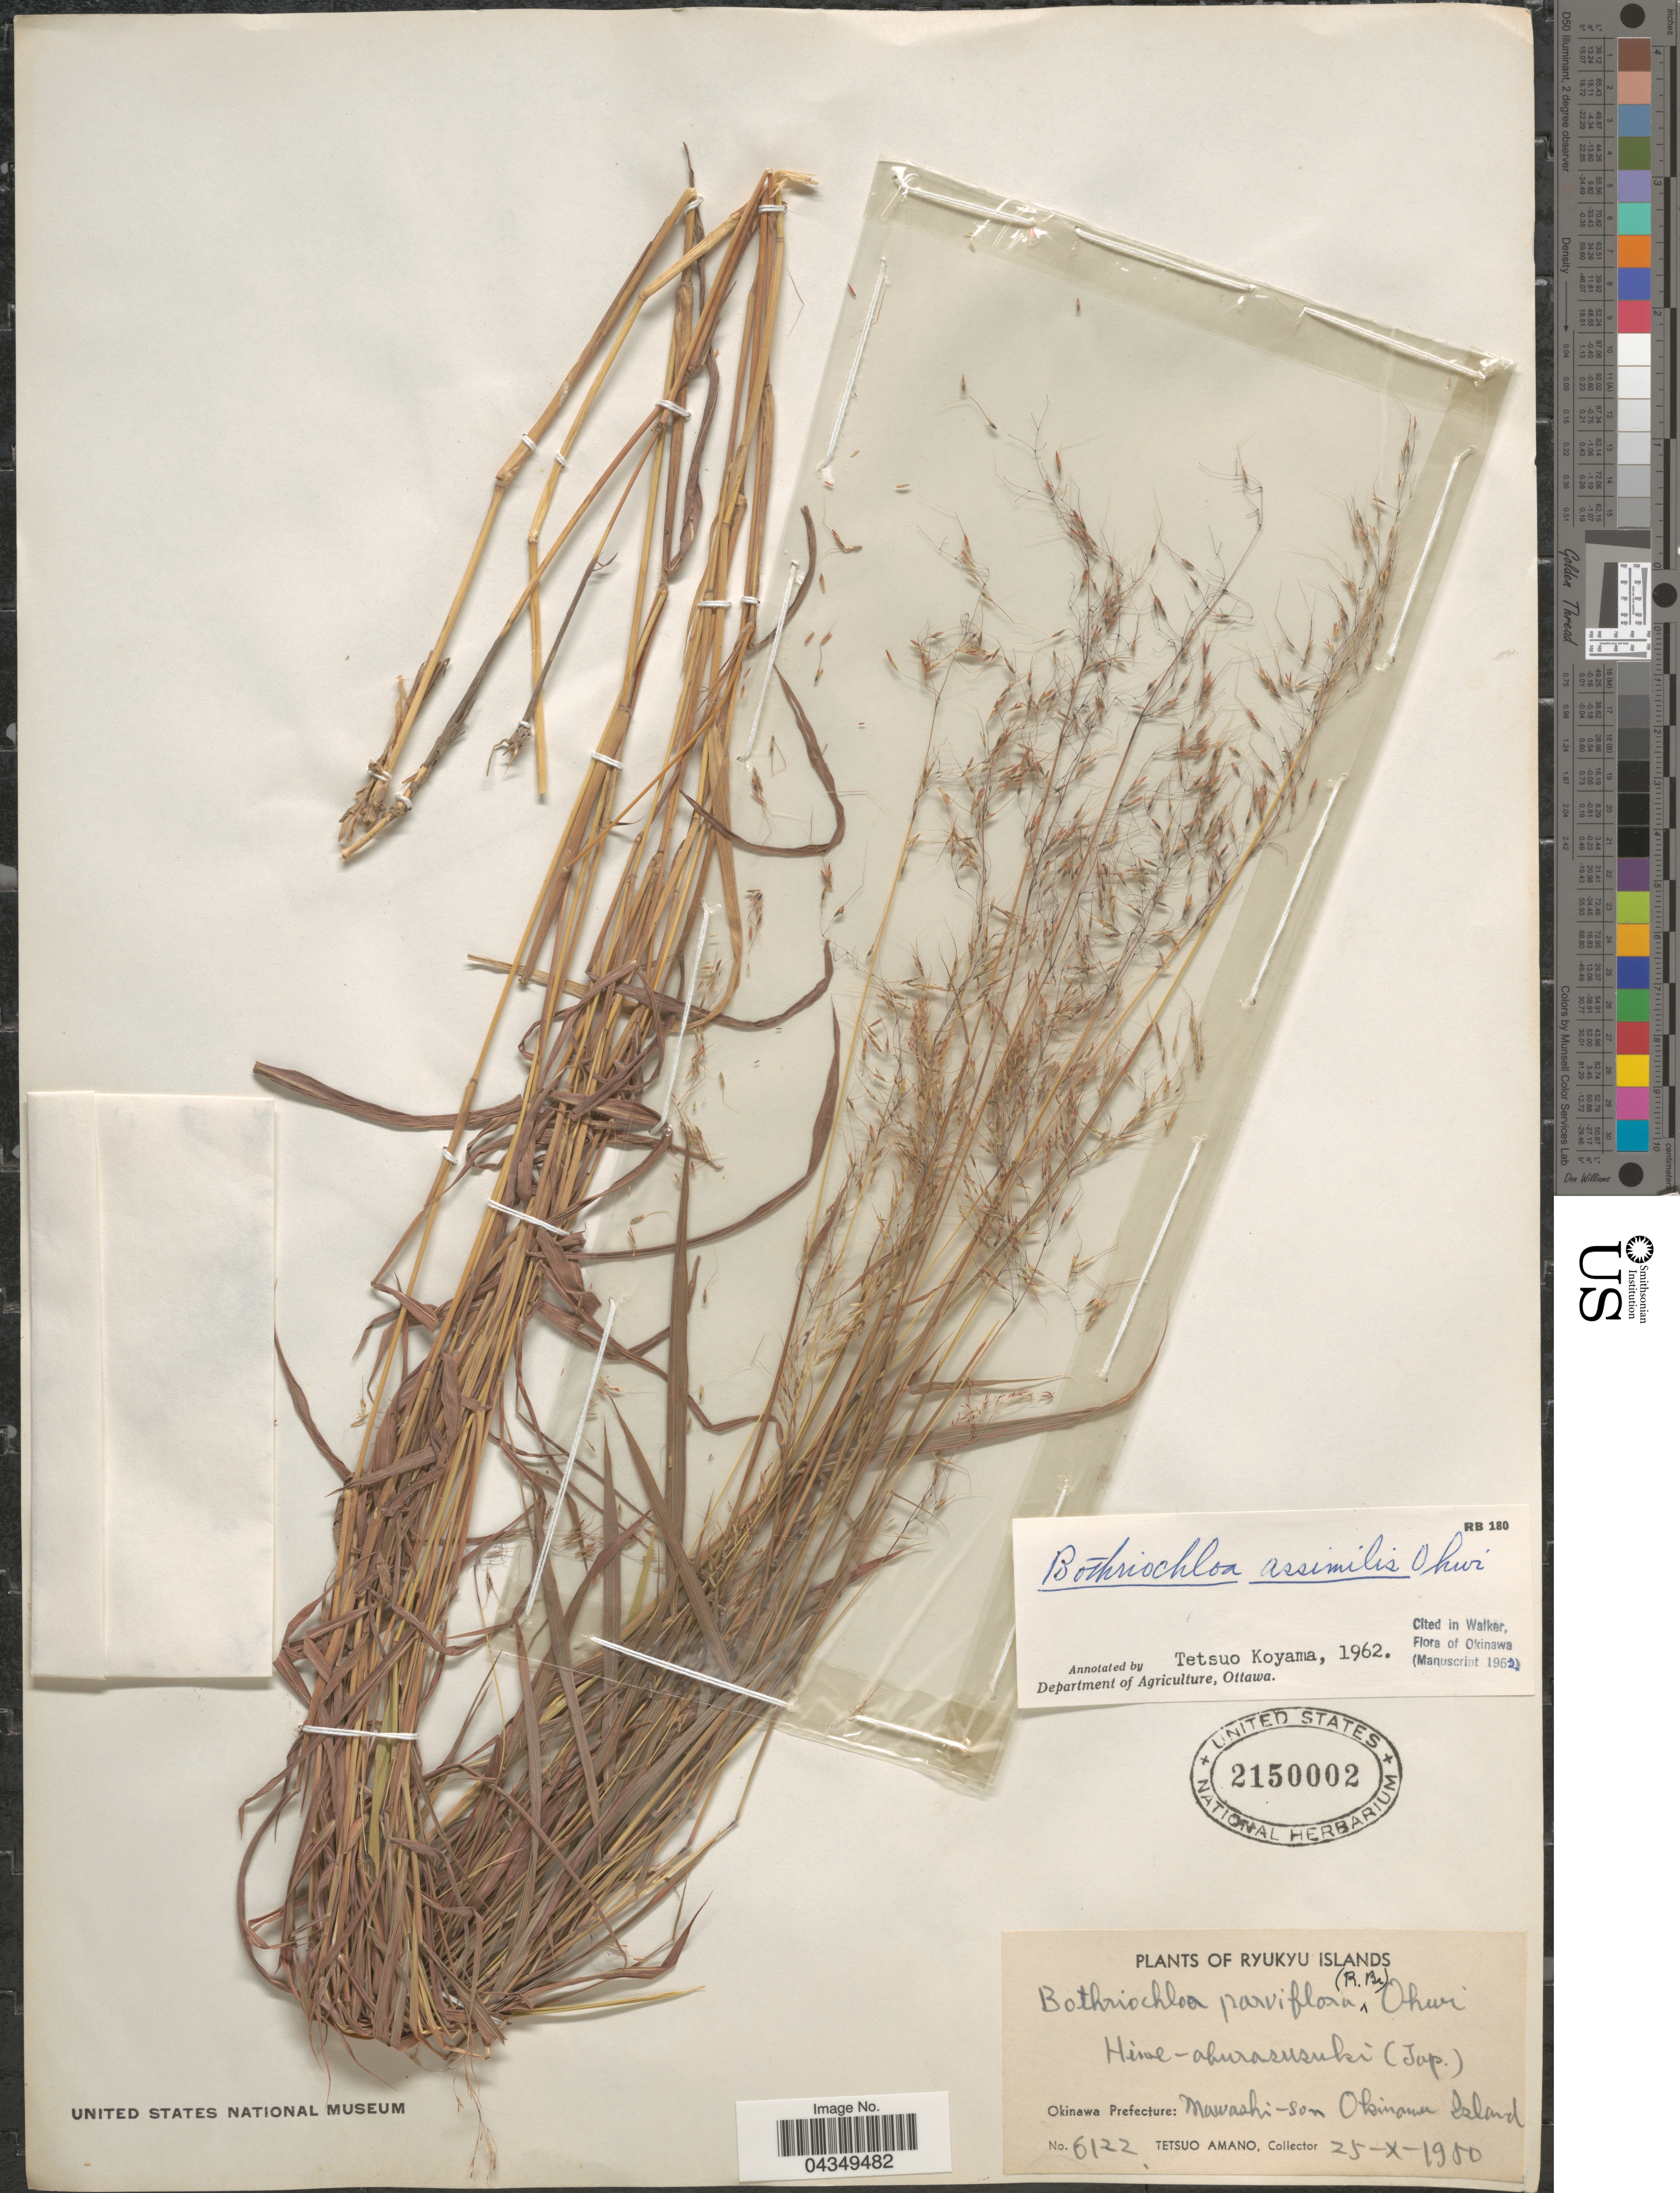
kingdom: Plantae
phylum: Tracheophyta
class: Liliopsida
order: Poales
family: Poaceae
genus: Capillipedium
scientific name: Capillipedium parviflorum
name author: (R. Br.) Stapf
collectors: T. Amano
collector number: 6122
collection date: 1950-10-25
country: Japan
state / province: Okinawa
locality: Ryukyu Islands. Okinawa Prefecture: Mawashi-son Okinawa Island.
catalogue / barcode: US 2150002